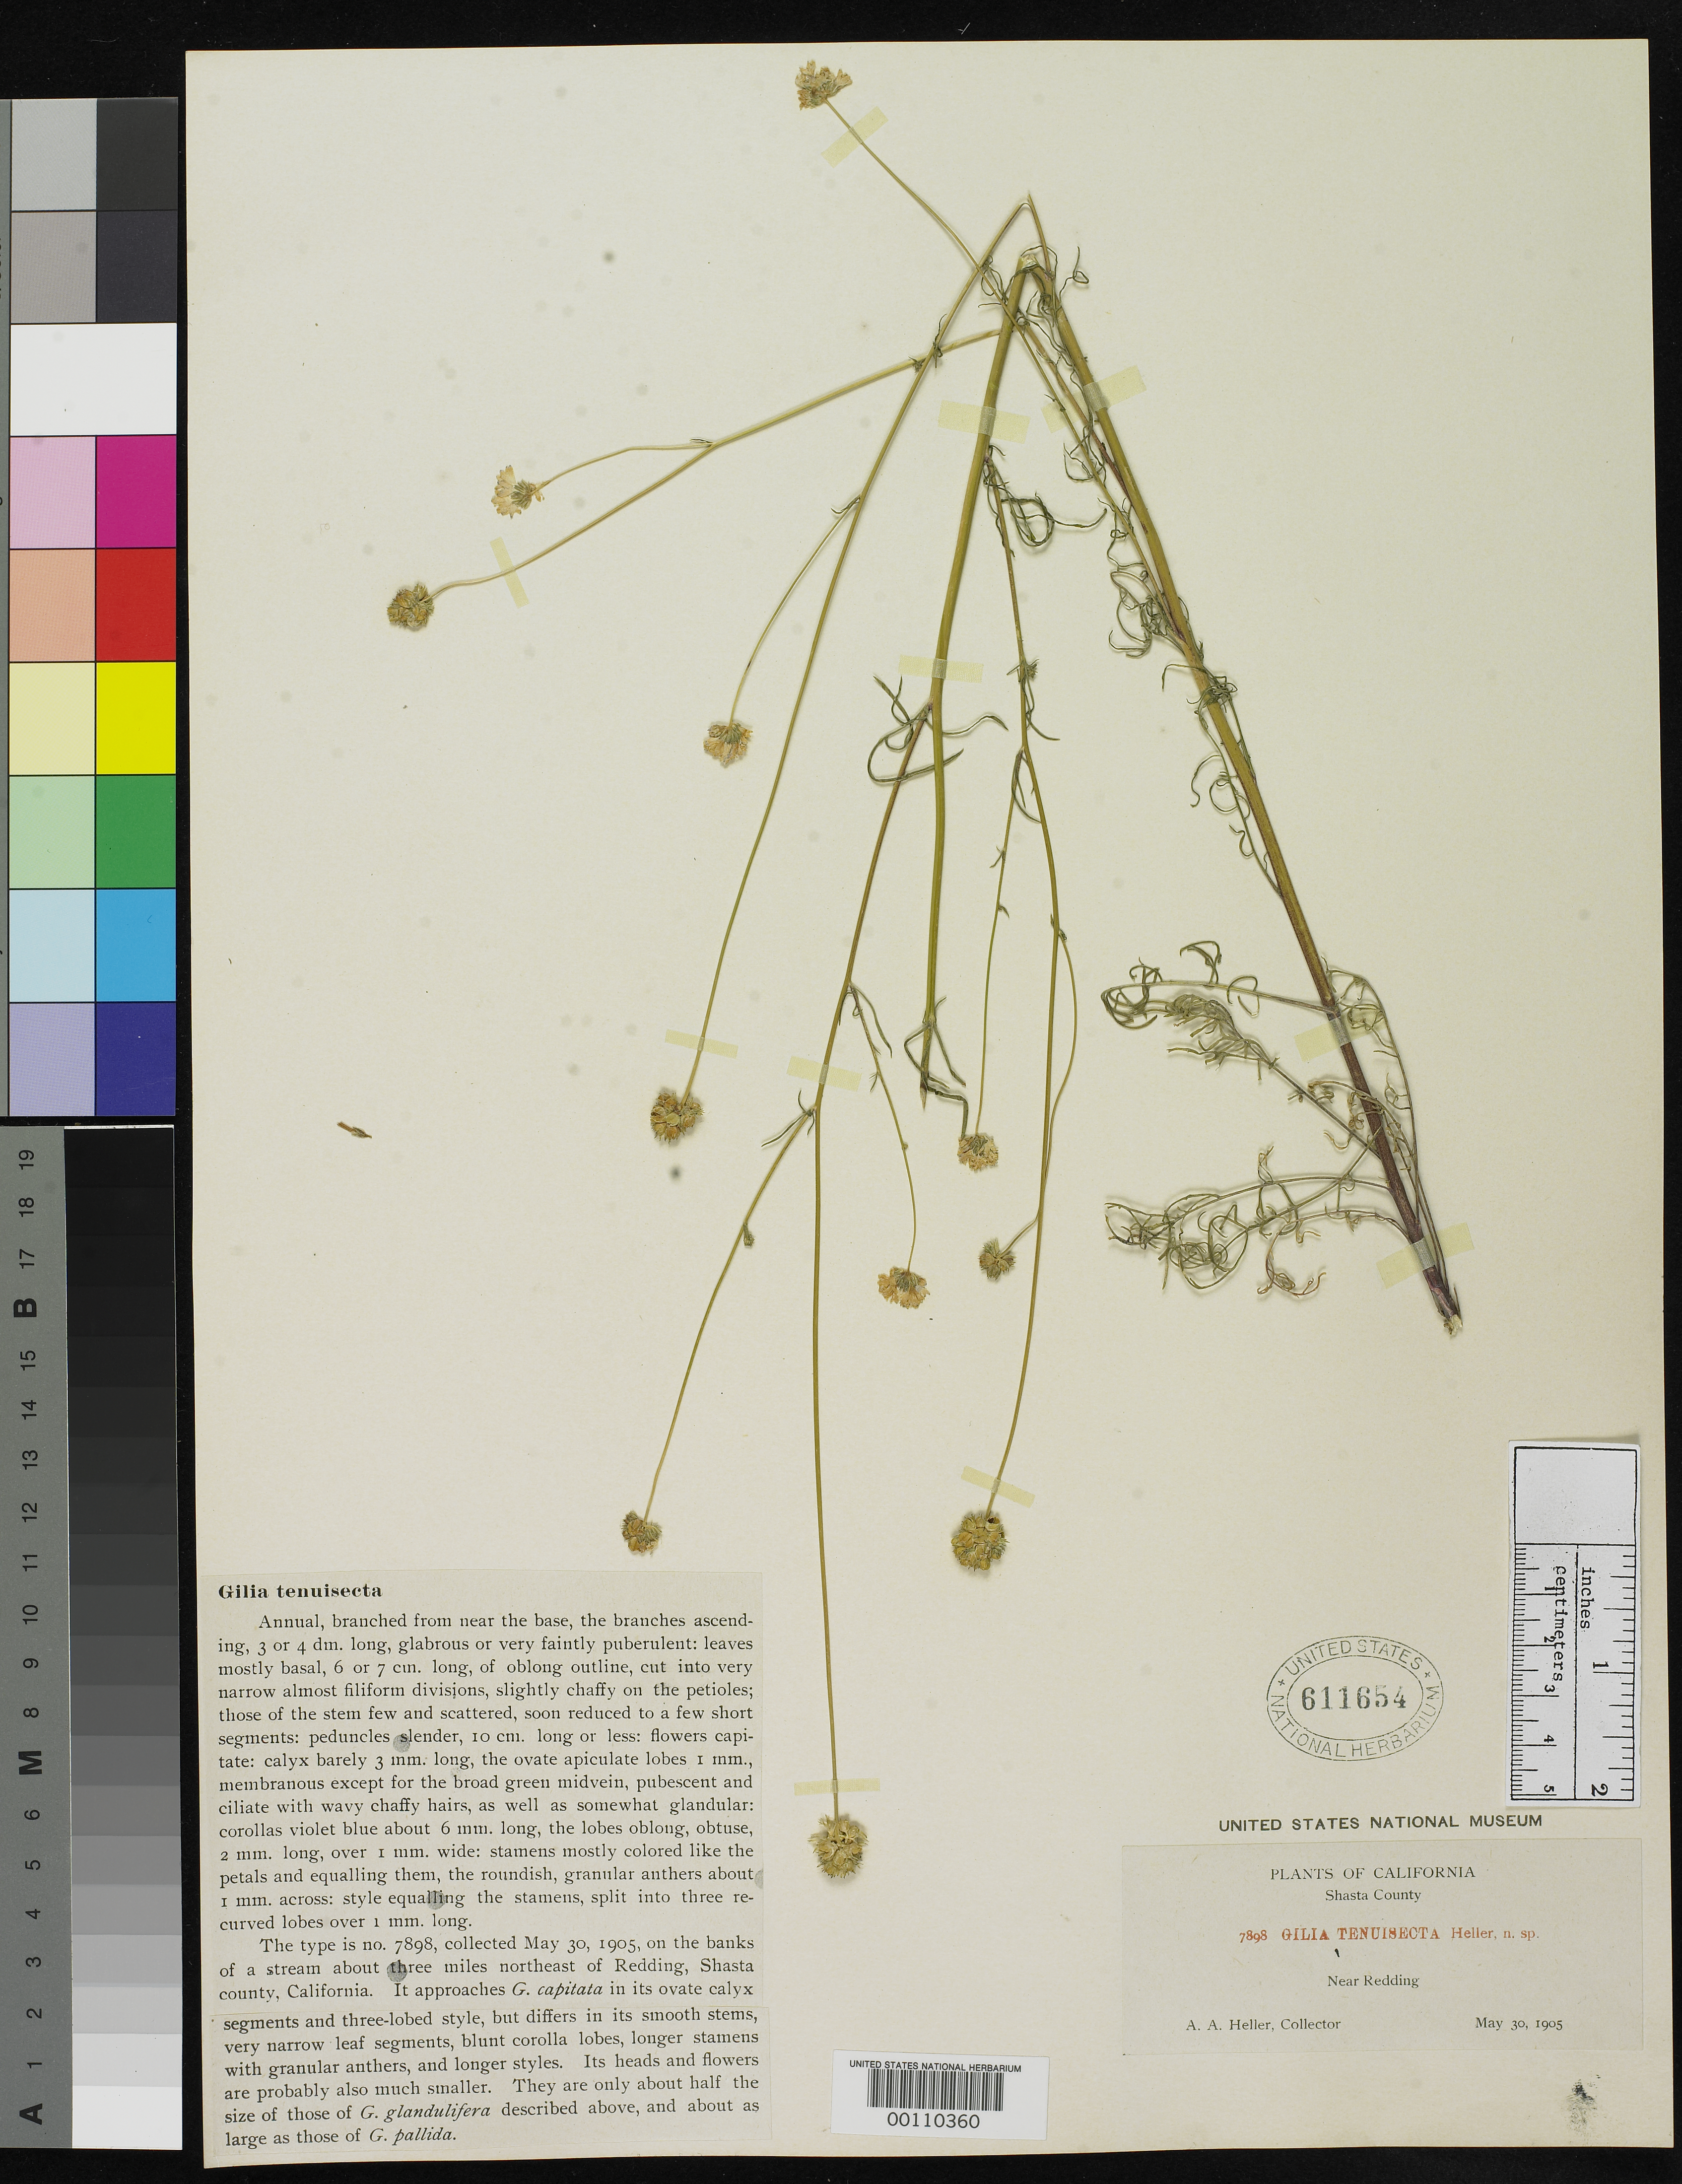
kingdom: Plantae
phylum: Tracheophyta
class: Magnoliopsida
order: Ericales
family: Polemoniaceae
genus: Gilia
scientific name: Gilia tenuisecta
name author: A. Heller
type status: Isotype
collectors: A. A. Heller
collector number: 7898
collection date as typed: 30 May 1905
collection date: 1905-05-30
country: United States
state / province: California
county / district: Shasta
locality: Northeast of Redding.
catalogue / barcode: US 611654